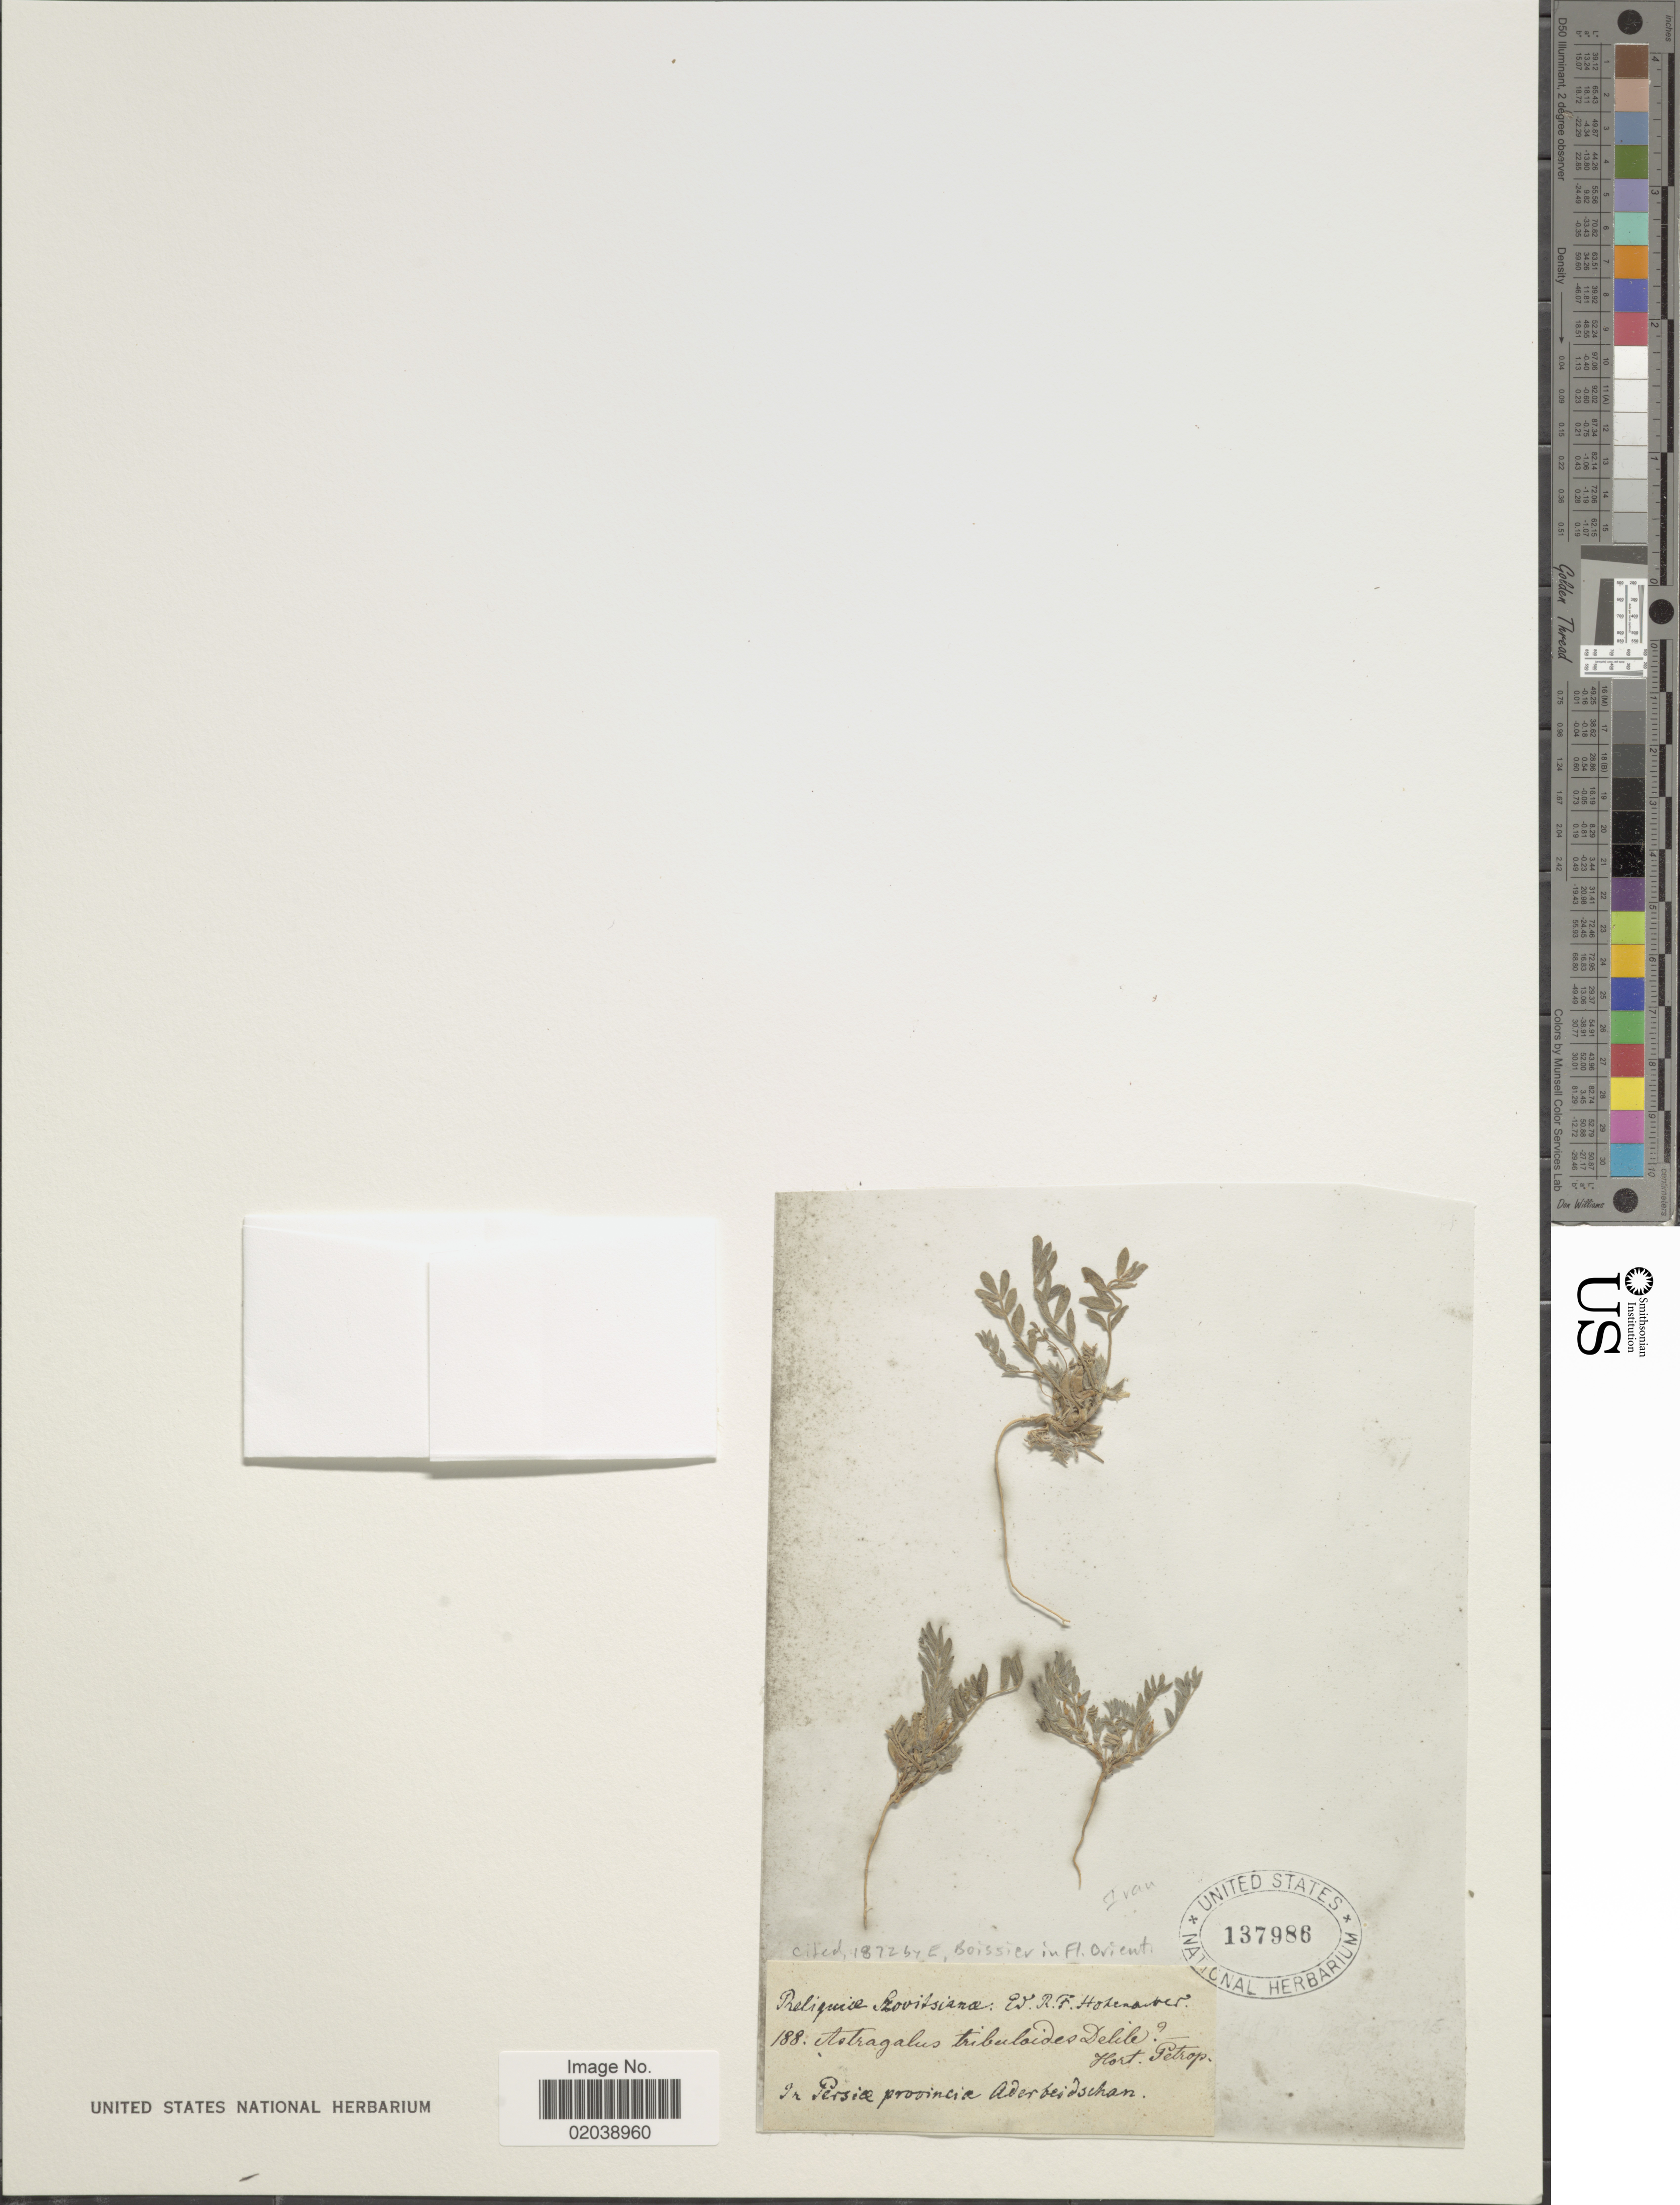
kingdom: Plantae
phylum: Tracheophyta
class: Magnoliopsida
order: Fabales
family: Fabaceae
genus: Astragalus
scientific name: Astragalus tribuloides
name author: Delile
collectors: R. F. Hohenacker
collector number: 188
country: Slovakia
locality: In provincia Werbeidschan [interpreted]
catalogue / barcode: US 137986